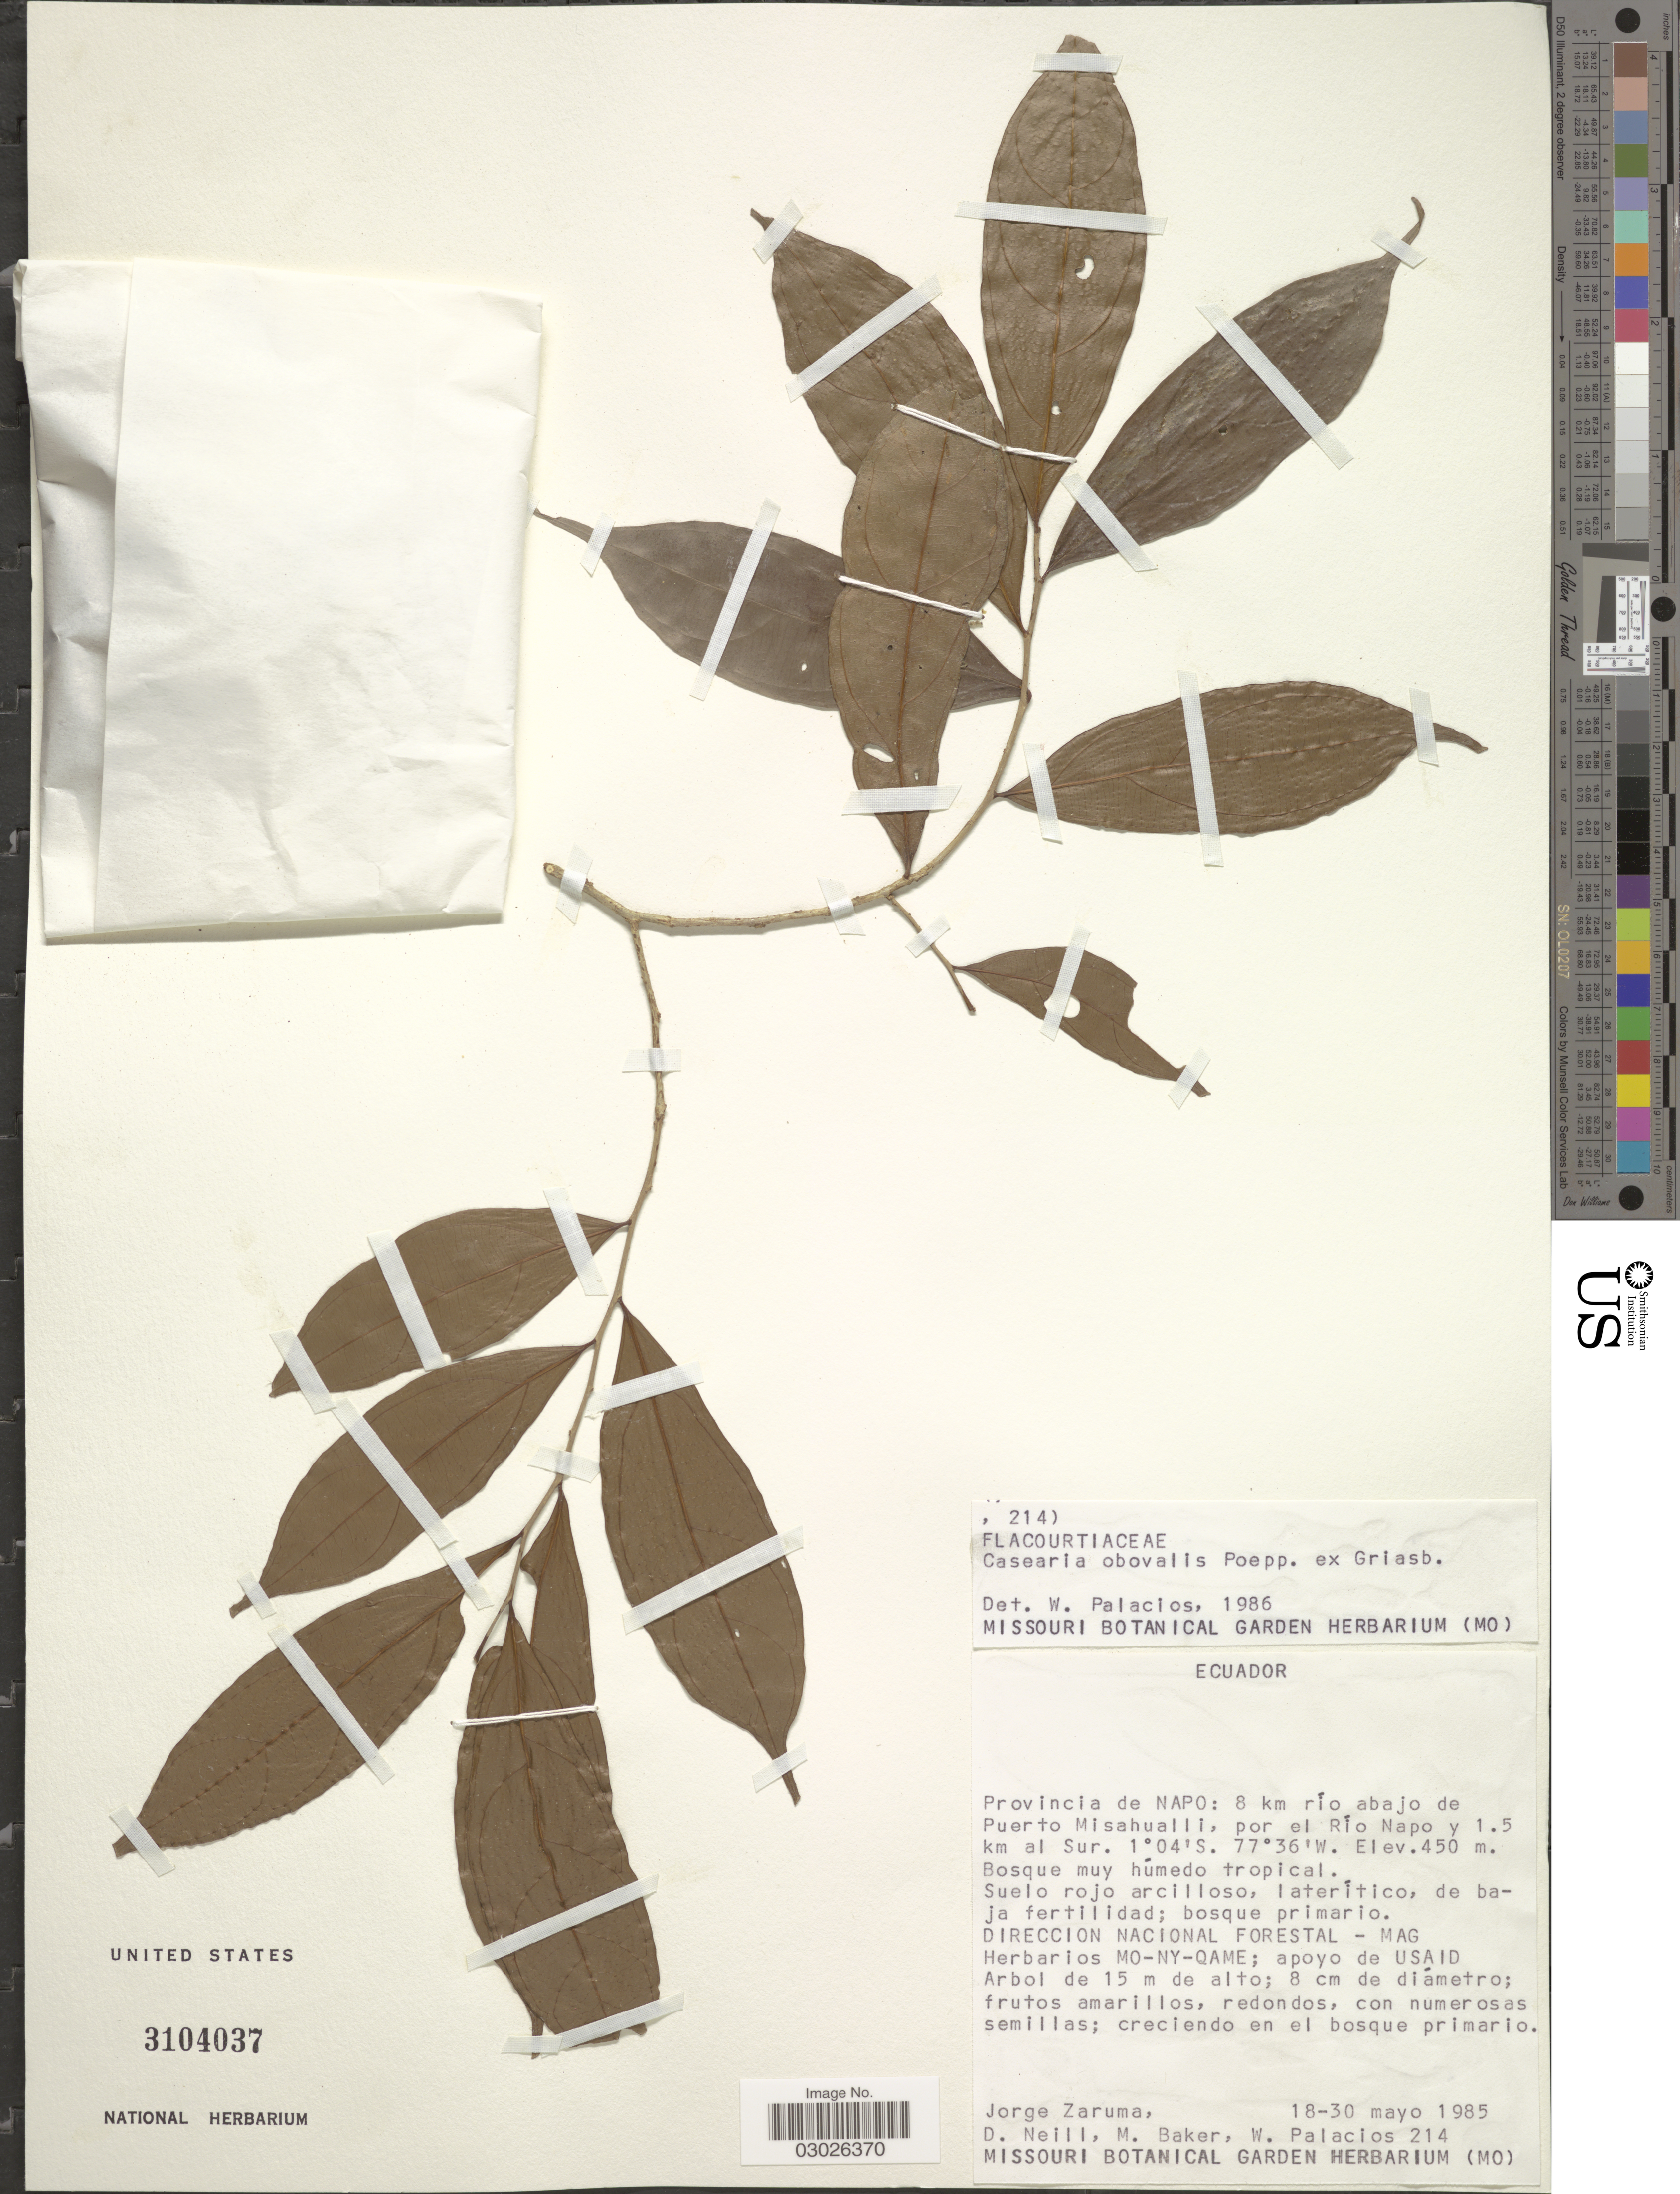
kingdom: Plantae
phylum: Tracheophyta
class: Magnoliopsida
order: Malpighiales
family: Salicaceae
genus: Casearia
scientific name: Casearia obovalis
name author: Poepp. ex Griseb.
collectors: J. Zaruma, D. Neill, M. Baker & W. Palacios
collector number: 214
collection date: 1985-03-18/1985-05-30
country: Ecuador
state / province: Napo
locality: Provincia de Napo: 8 km río abajo de Puerto Misahualli, por el Río Napo y 1.5 km al Sur.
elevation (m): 450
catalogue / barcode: US 3104037